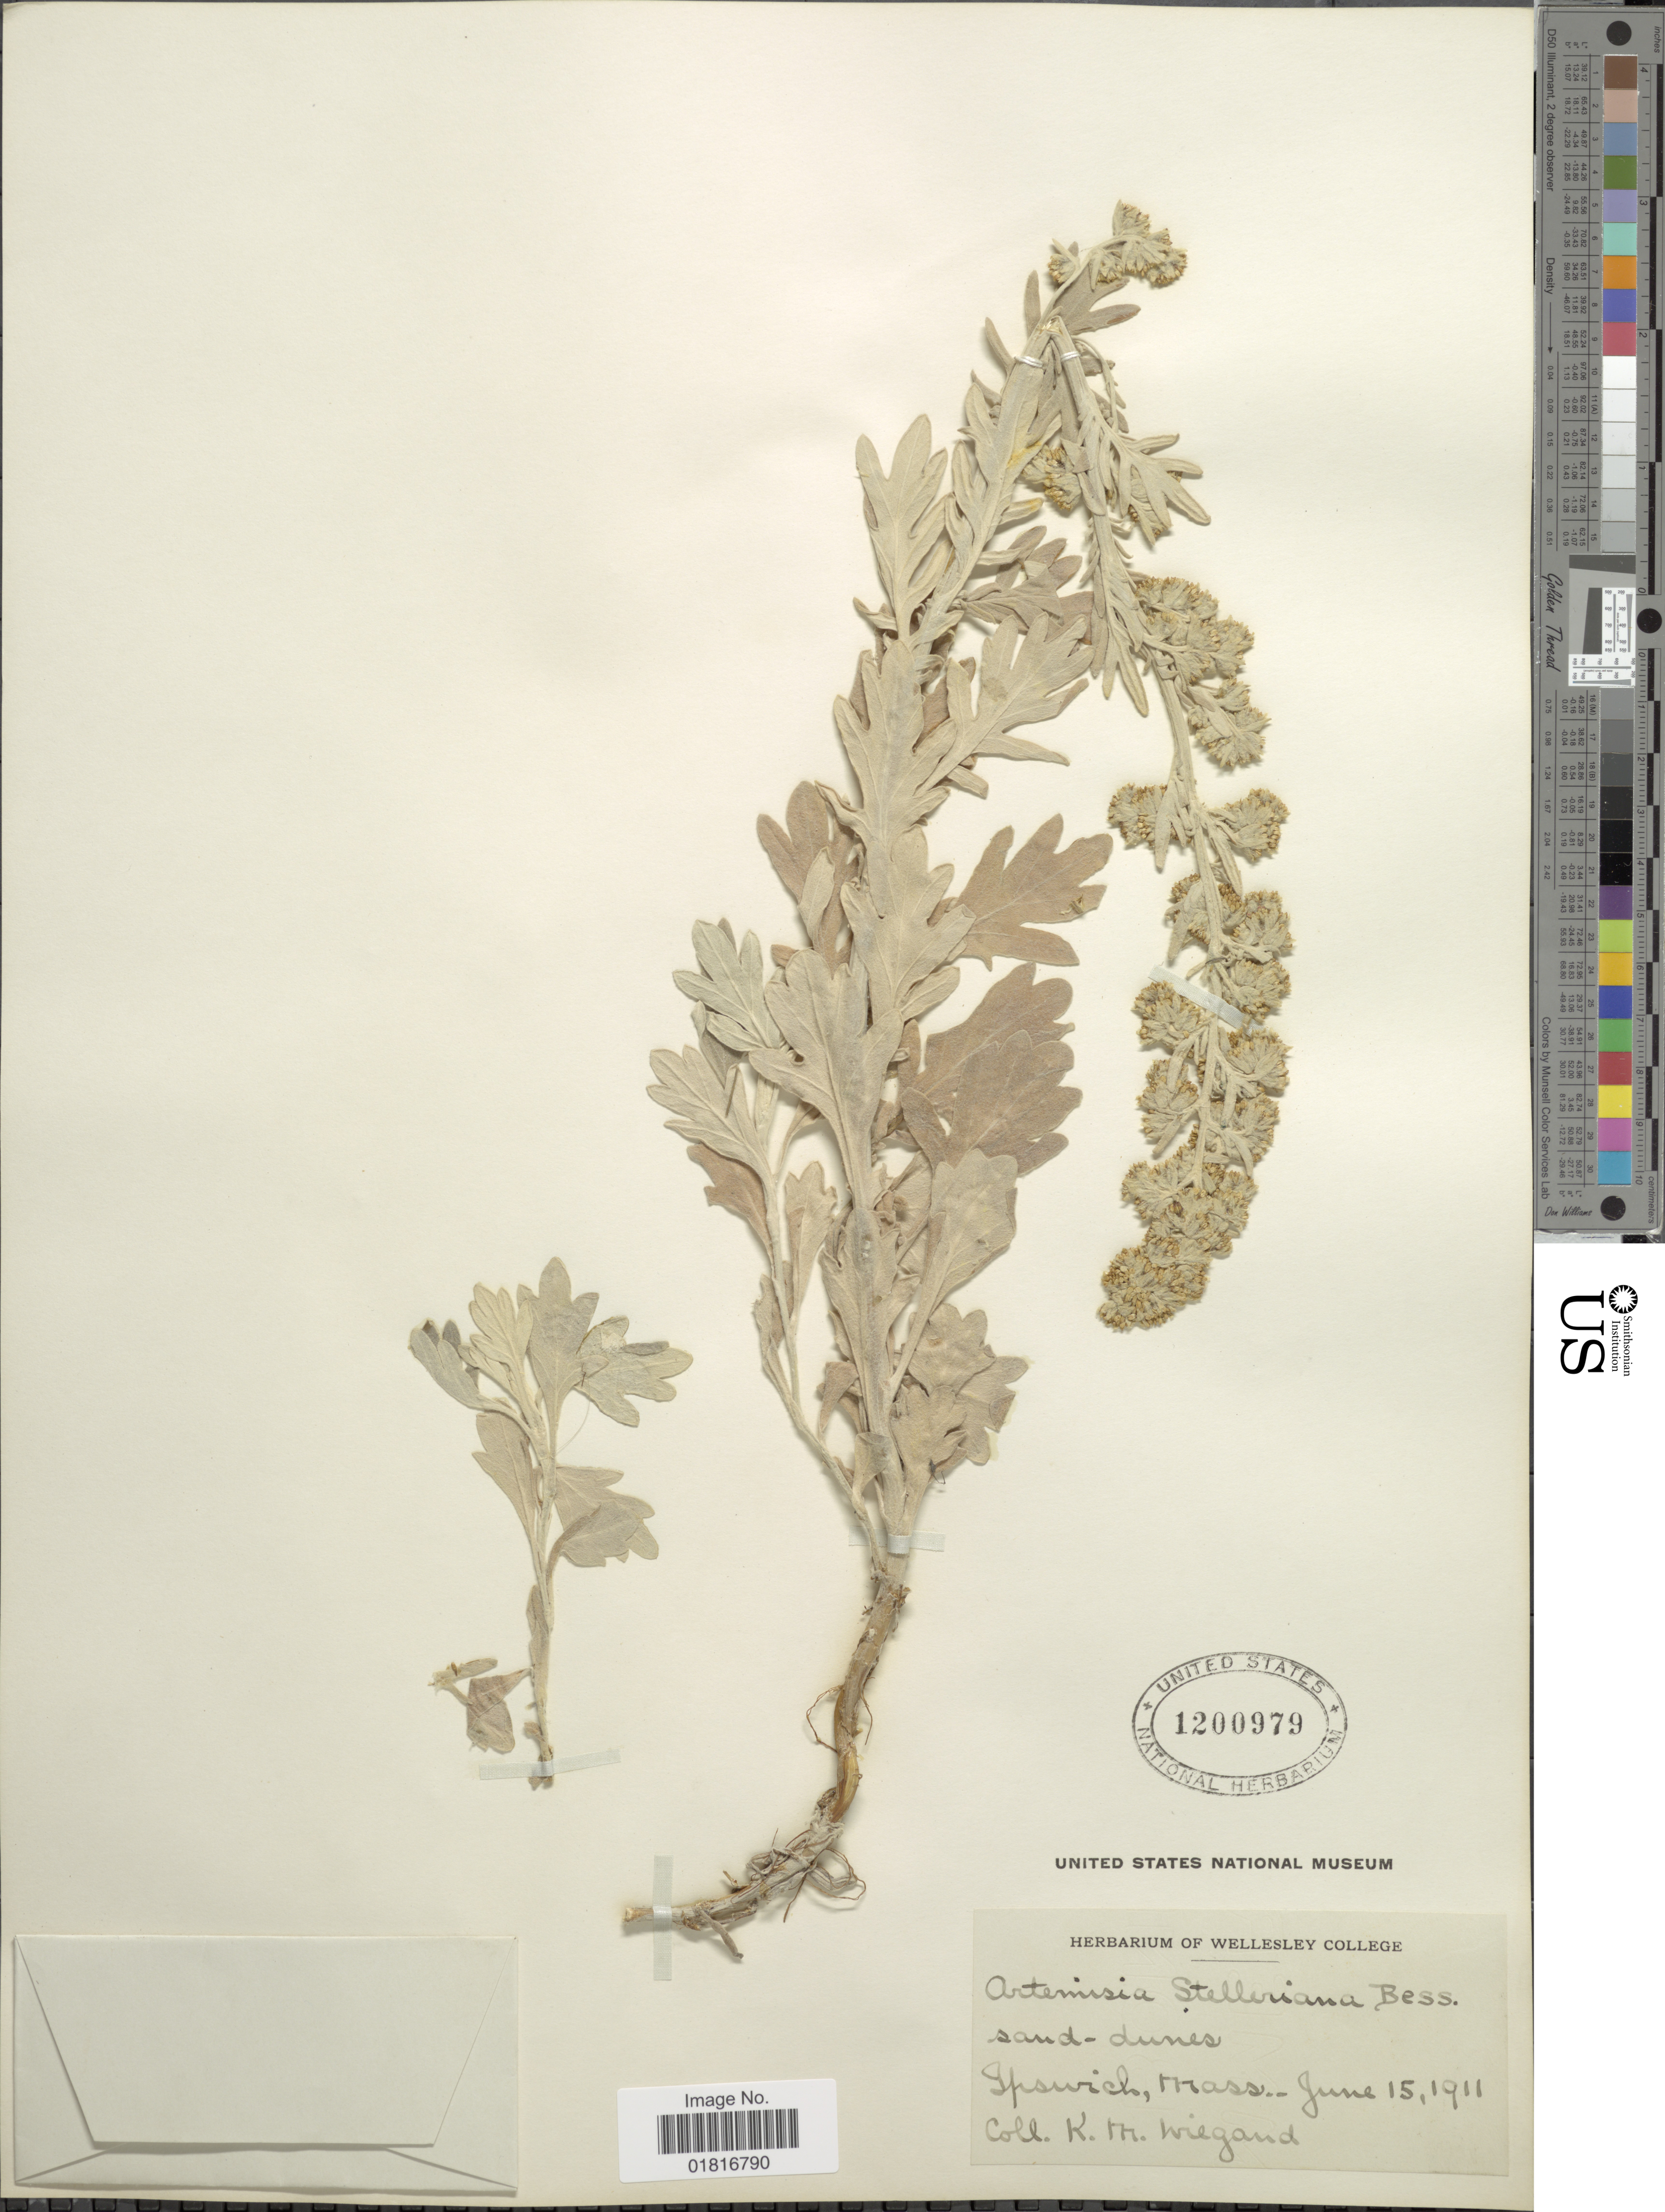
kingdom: Plantae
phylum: Tracheophyta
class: Magnoliopsida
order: Asterales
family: Asteraceae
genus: Artemisia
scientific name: Artemisia stelleriana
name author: Besser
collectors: K. M. Wiegand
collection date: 1911-06-15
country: United States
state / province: Massachusetts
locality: Sand-dunes, Ipswich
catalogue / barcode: US 1200979